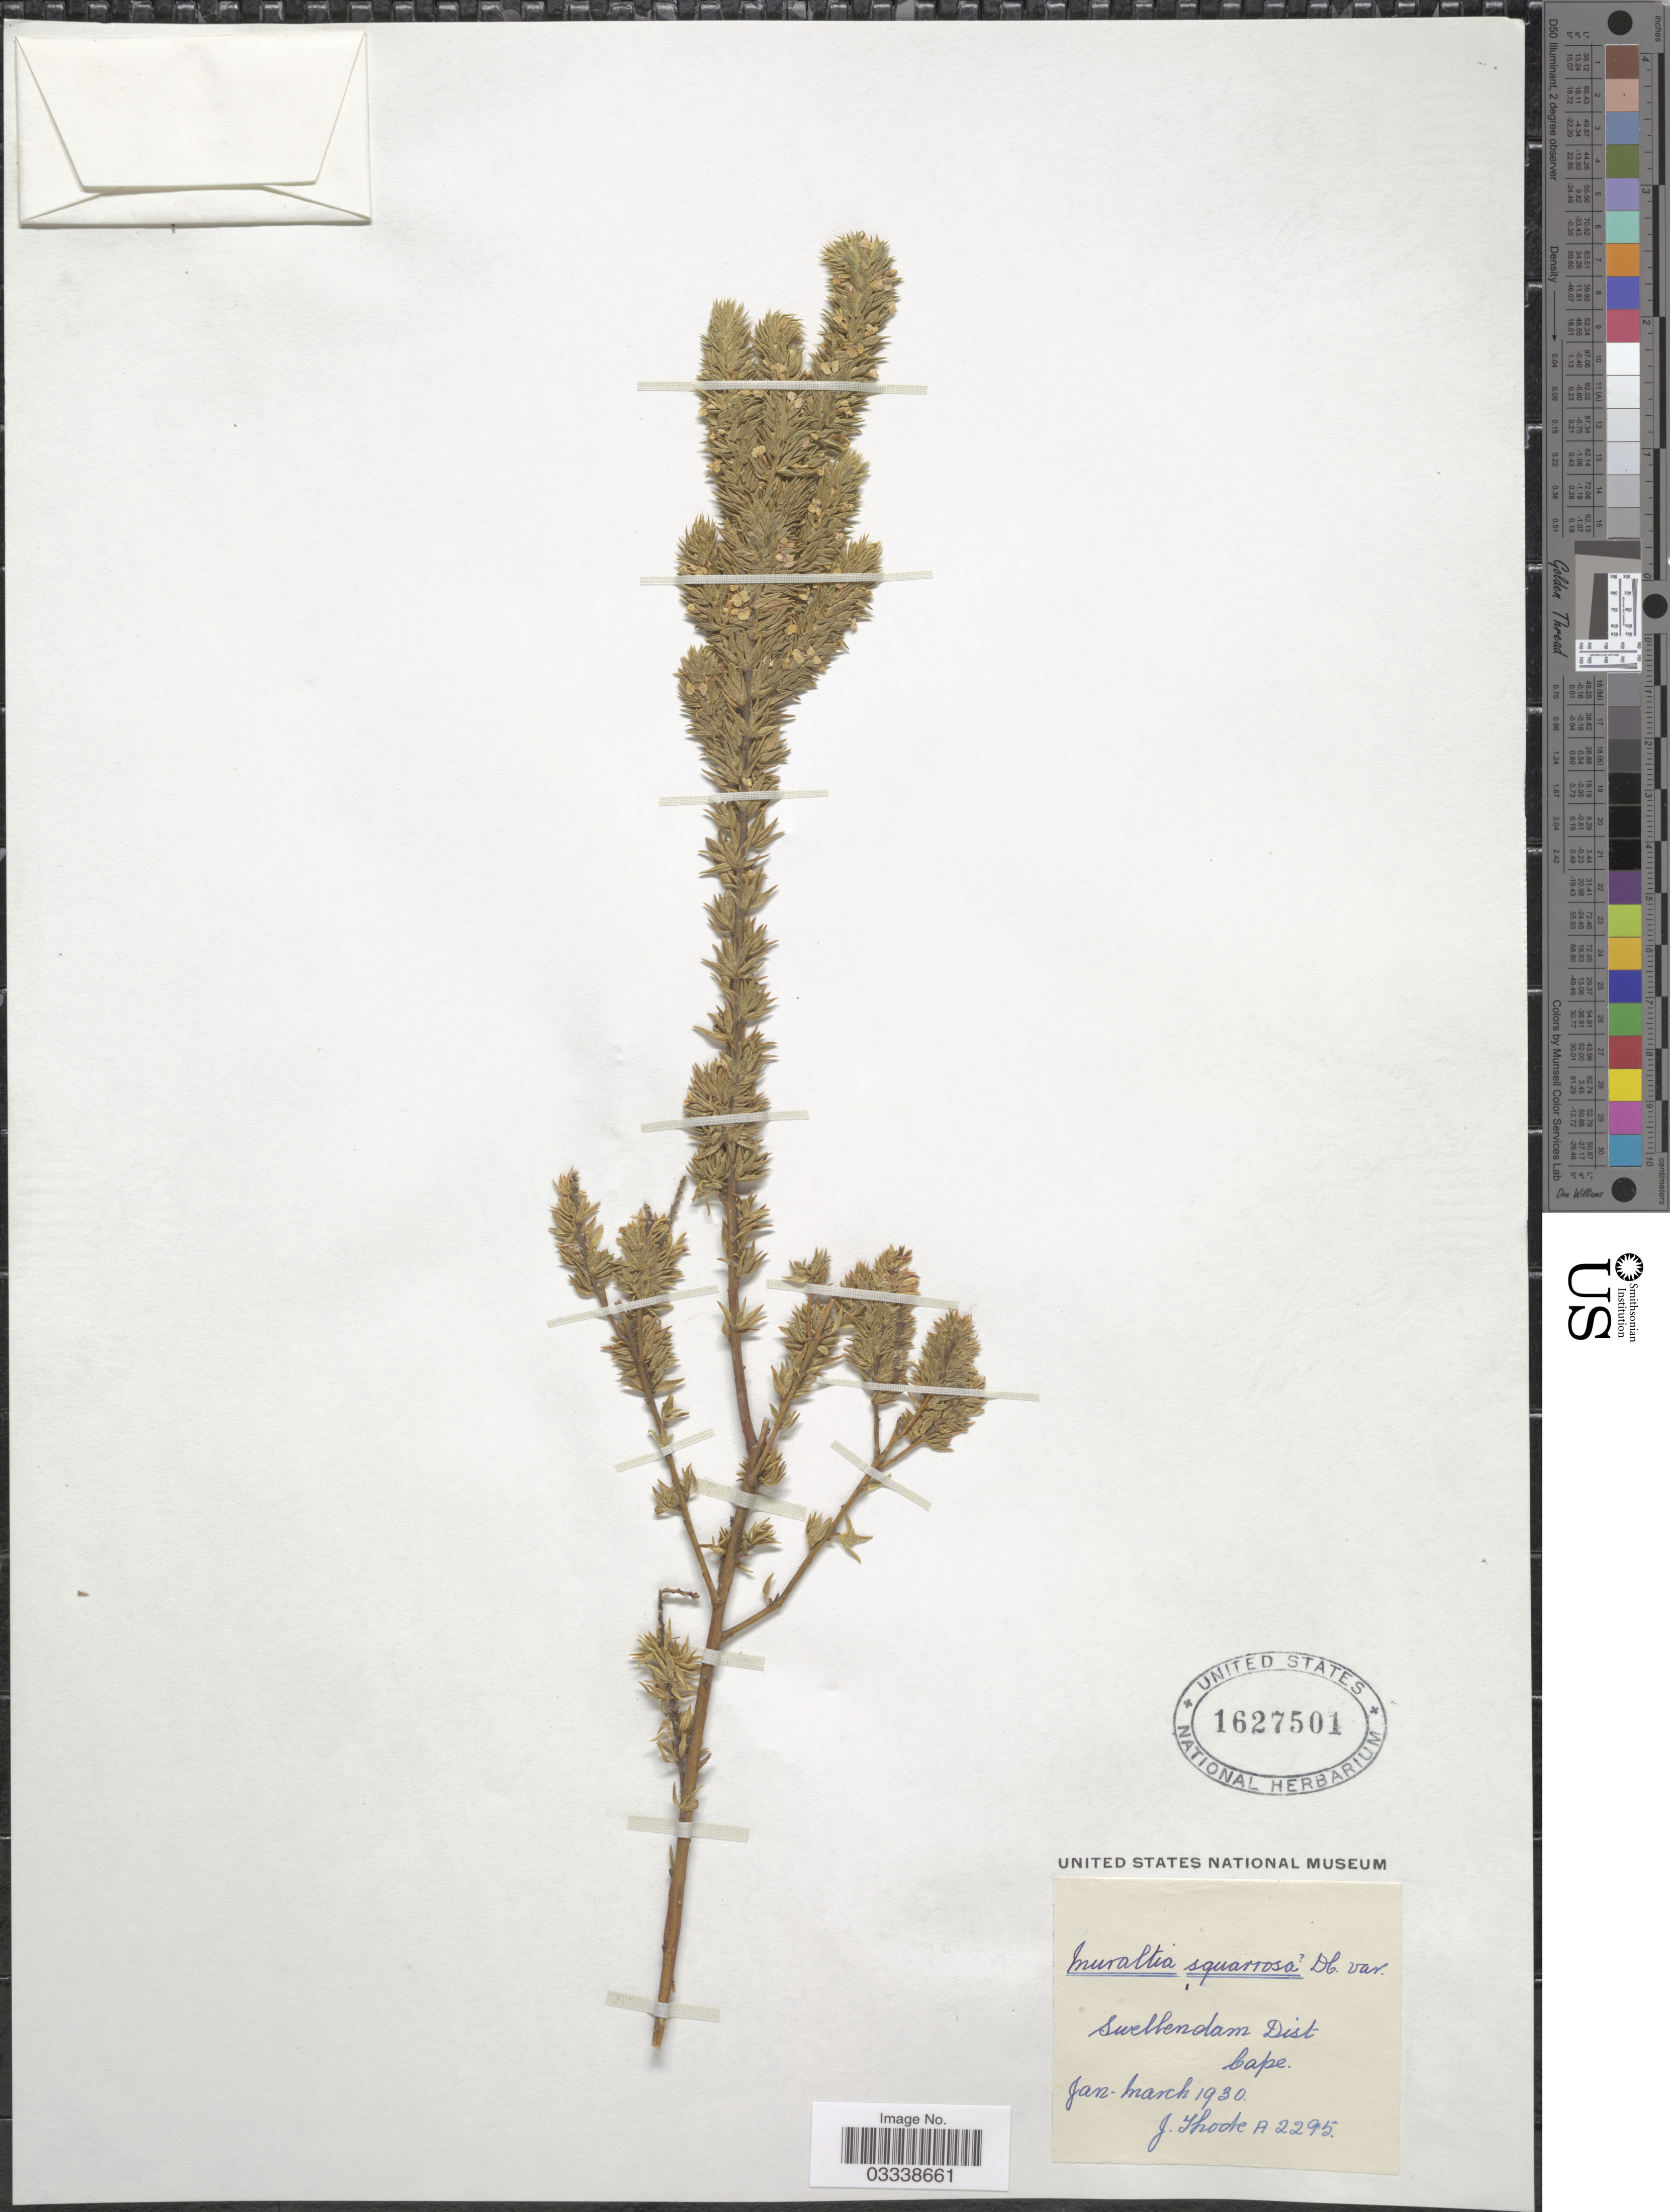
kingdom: Plantae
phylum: Tracheophyta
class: Magnoliopsida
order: Fabales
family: Polygalaceae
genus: Muraltia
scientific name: Muraltia squarrosa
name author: (L. f.) DC.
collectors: J. Thode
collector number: A2295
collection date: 1930-01/1930-03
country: South Africa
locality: Swellendam Dist. Cape.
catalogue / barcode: US 1627501